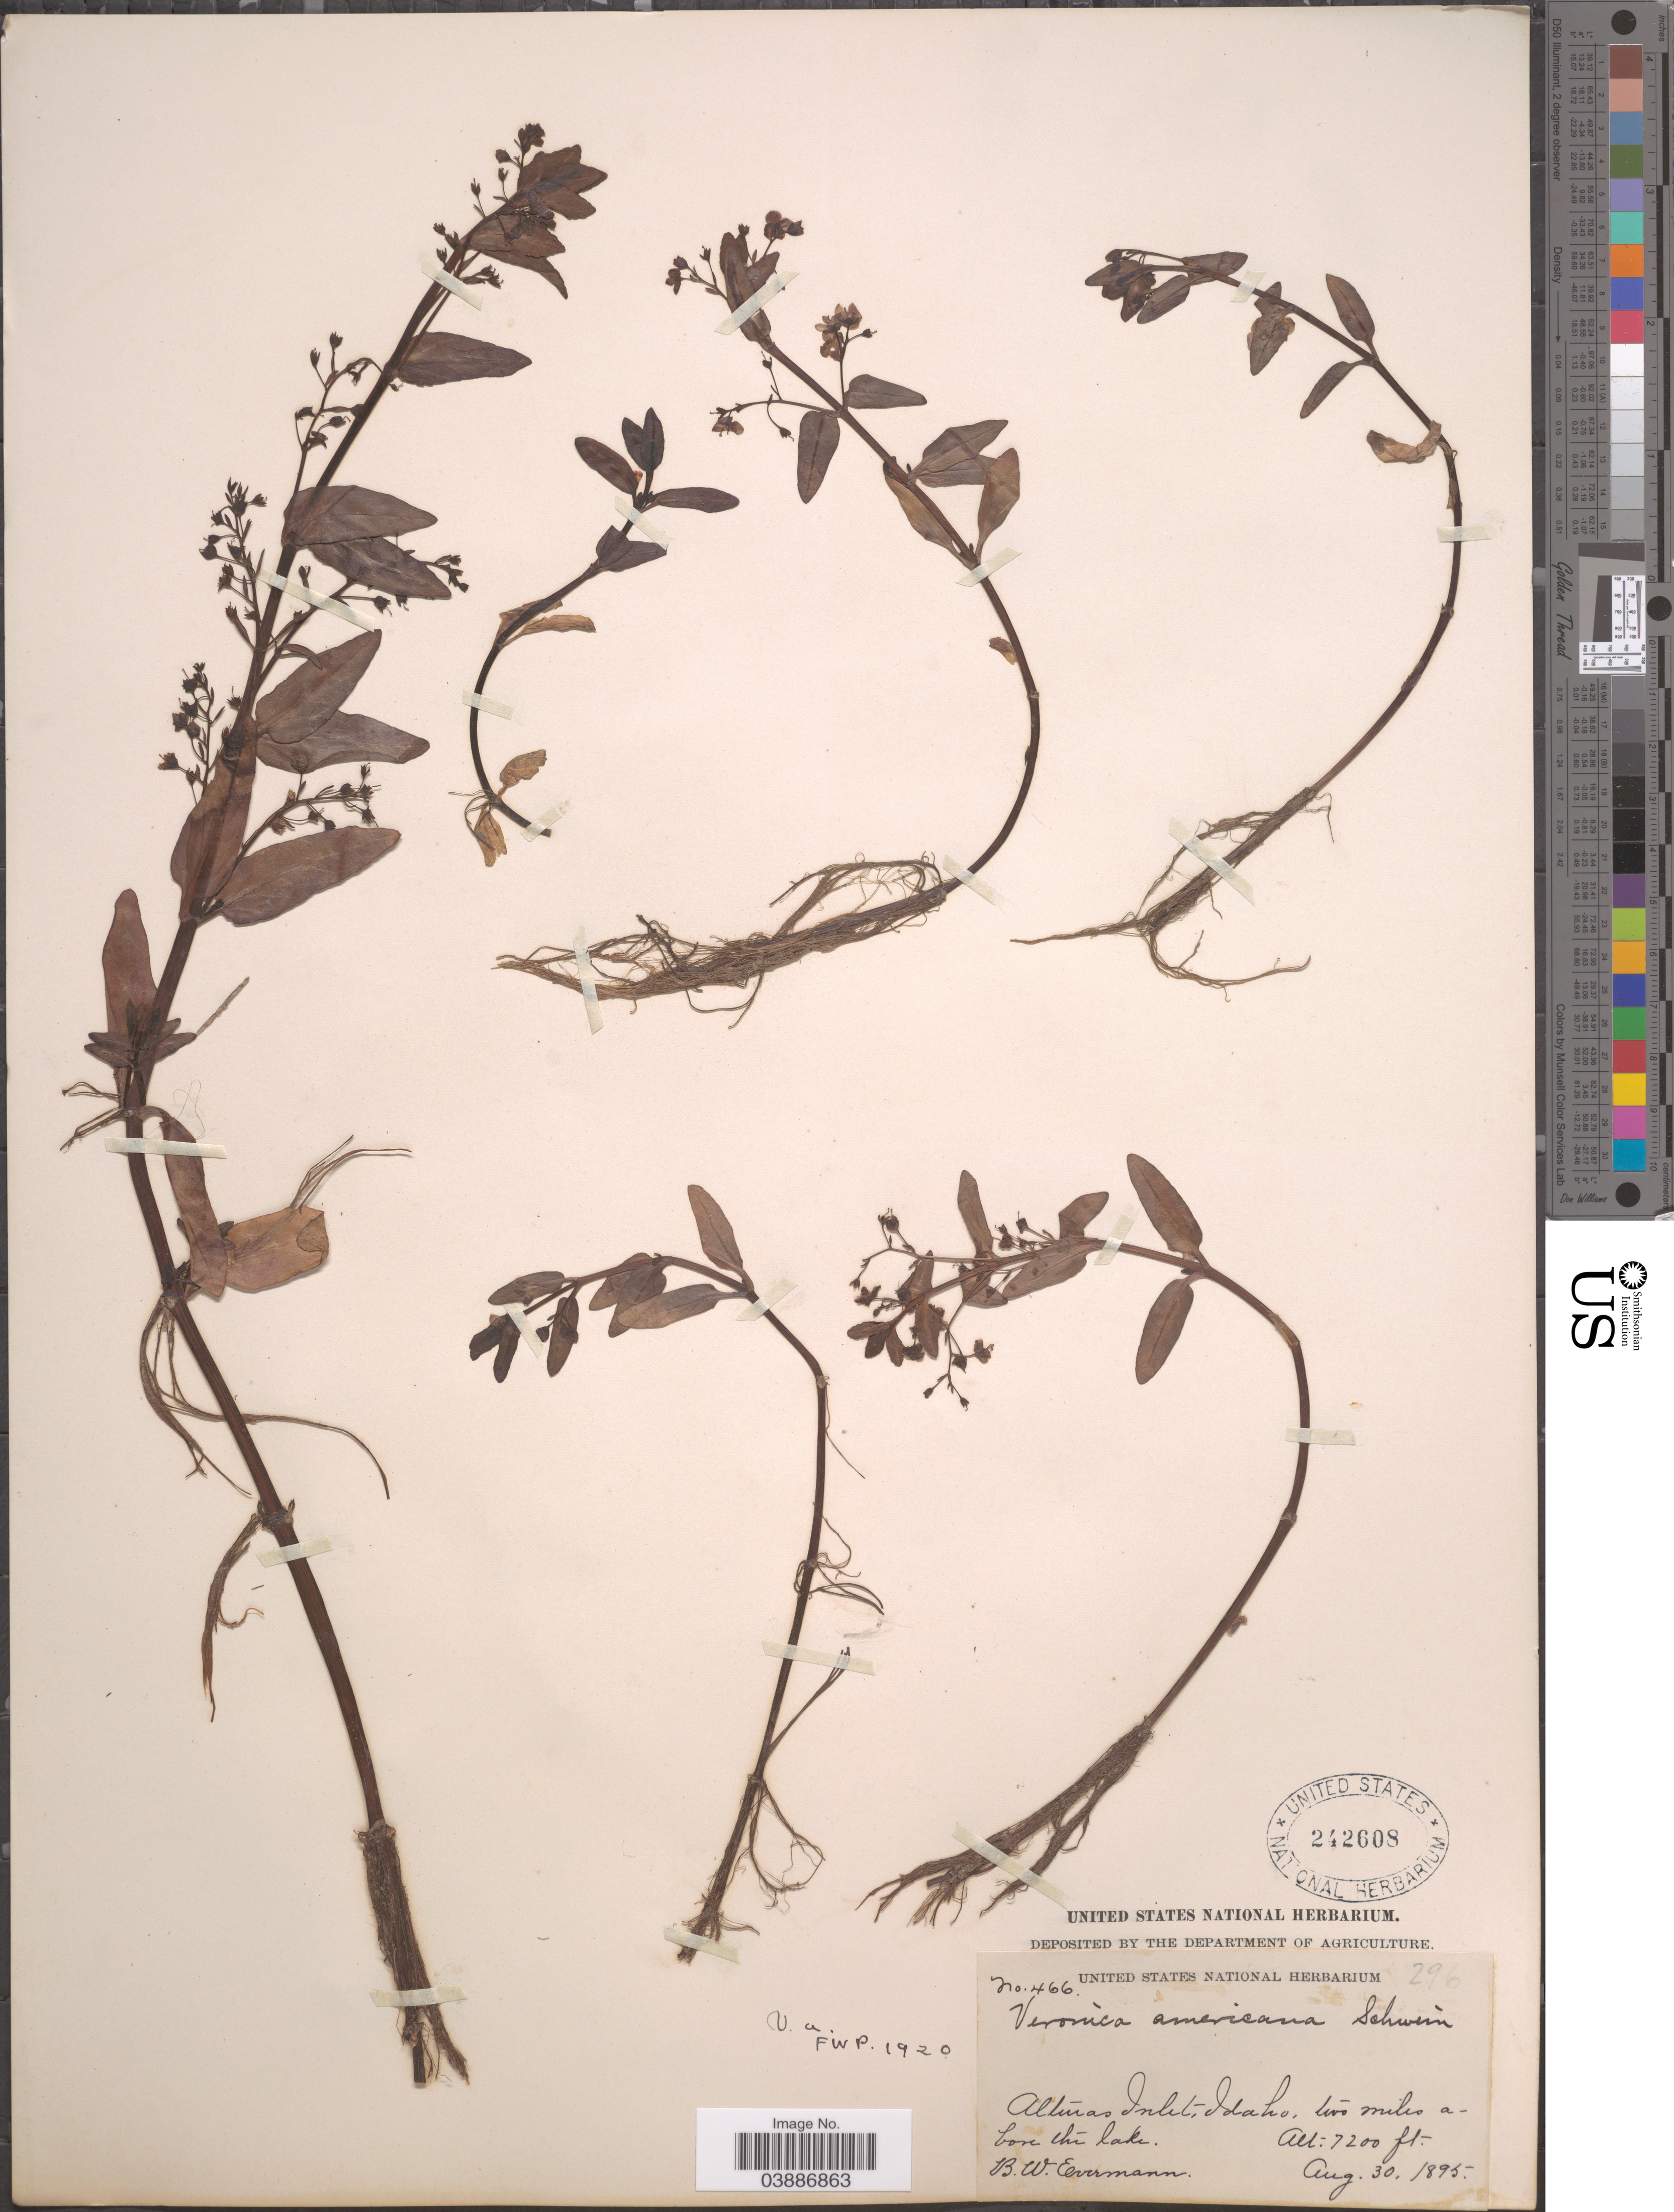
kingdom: Plantae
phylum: Tracheophyta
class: Magnoliopsida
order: Lamiales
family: Plantaginaceae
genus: Veronica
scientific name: Veronica americana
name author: Schwein. ex Benth.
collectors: B. W. Evermann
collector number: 466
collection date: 1895-08-30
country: United States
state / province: Idaho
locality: Altmas Inlet, two miles above the lake.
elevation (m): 2195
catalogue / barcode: US 242608